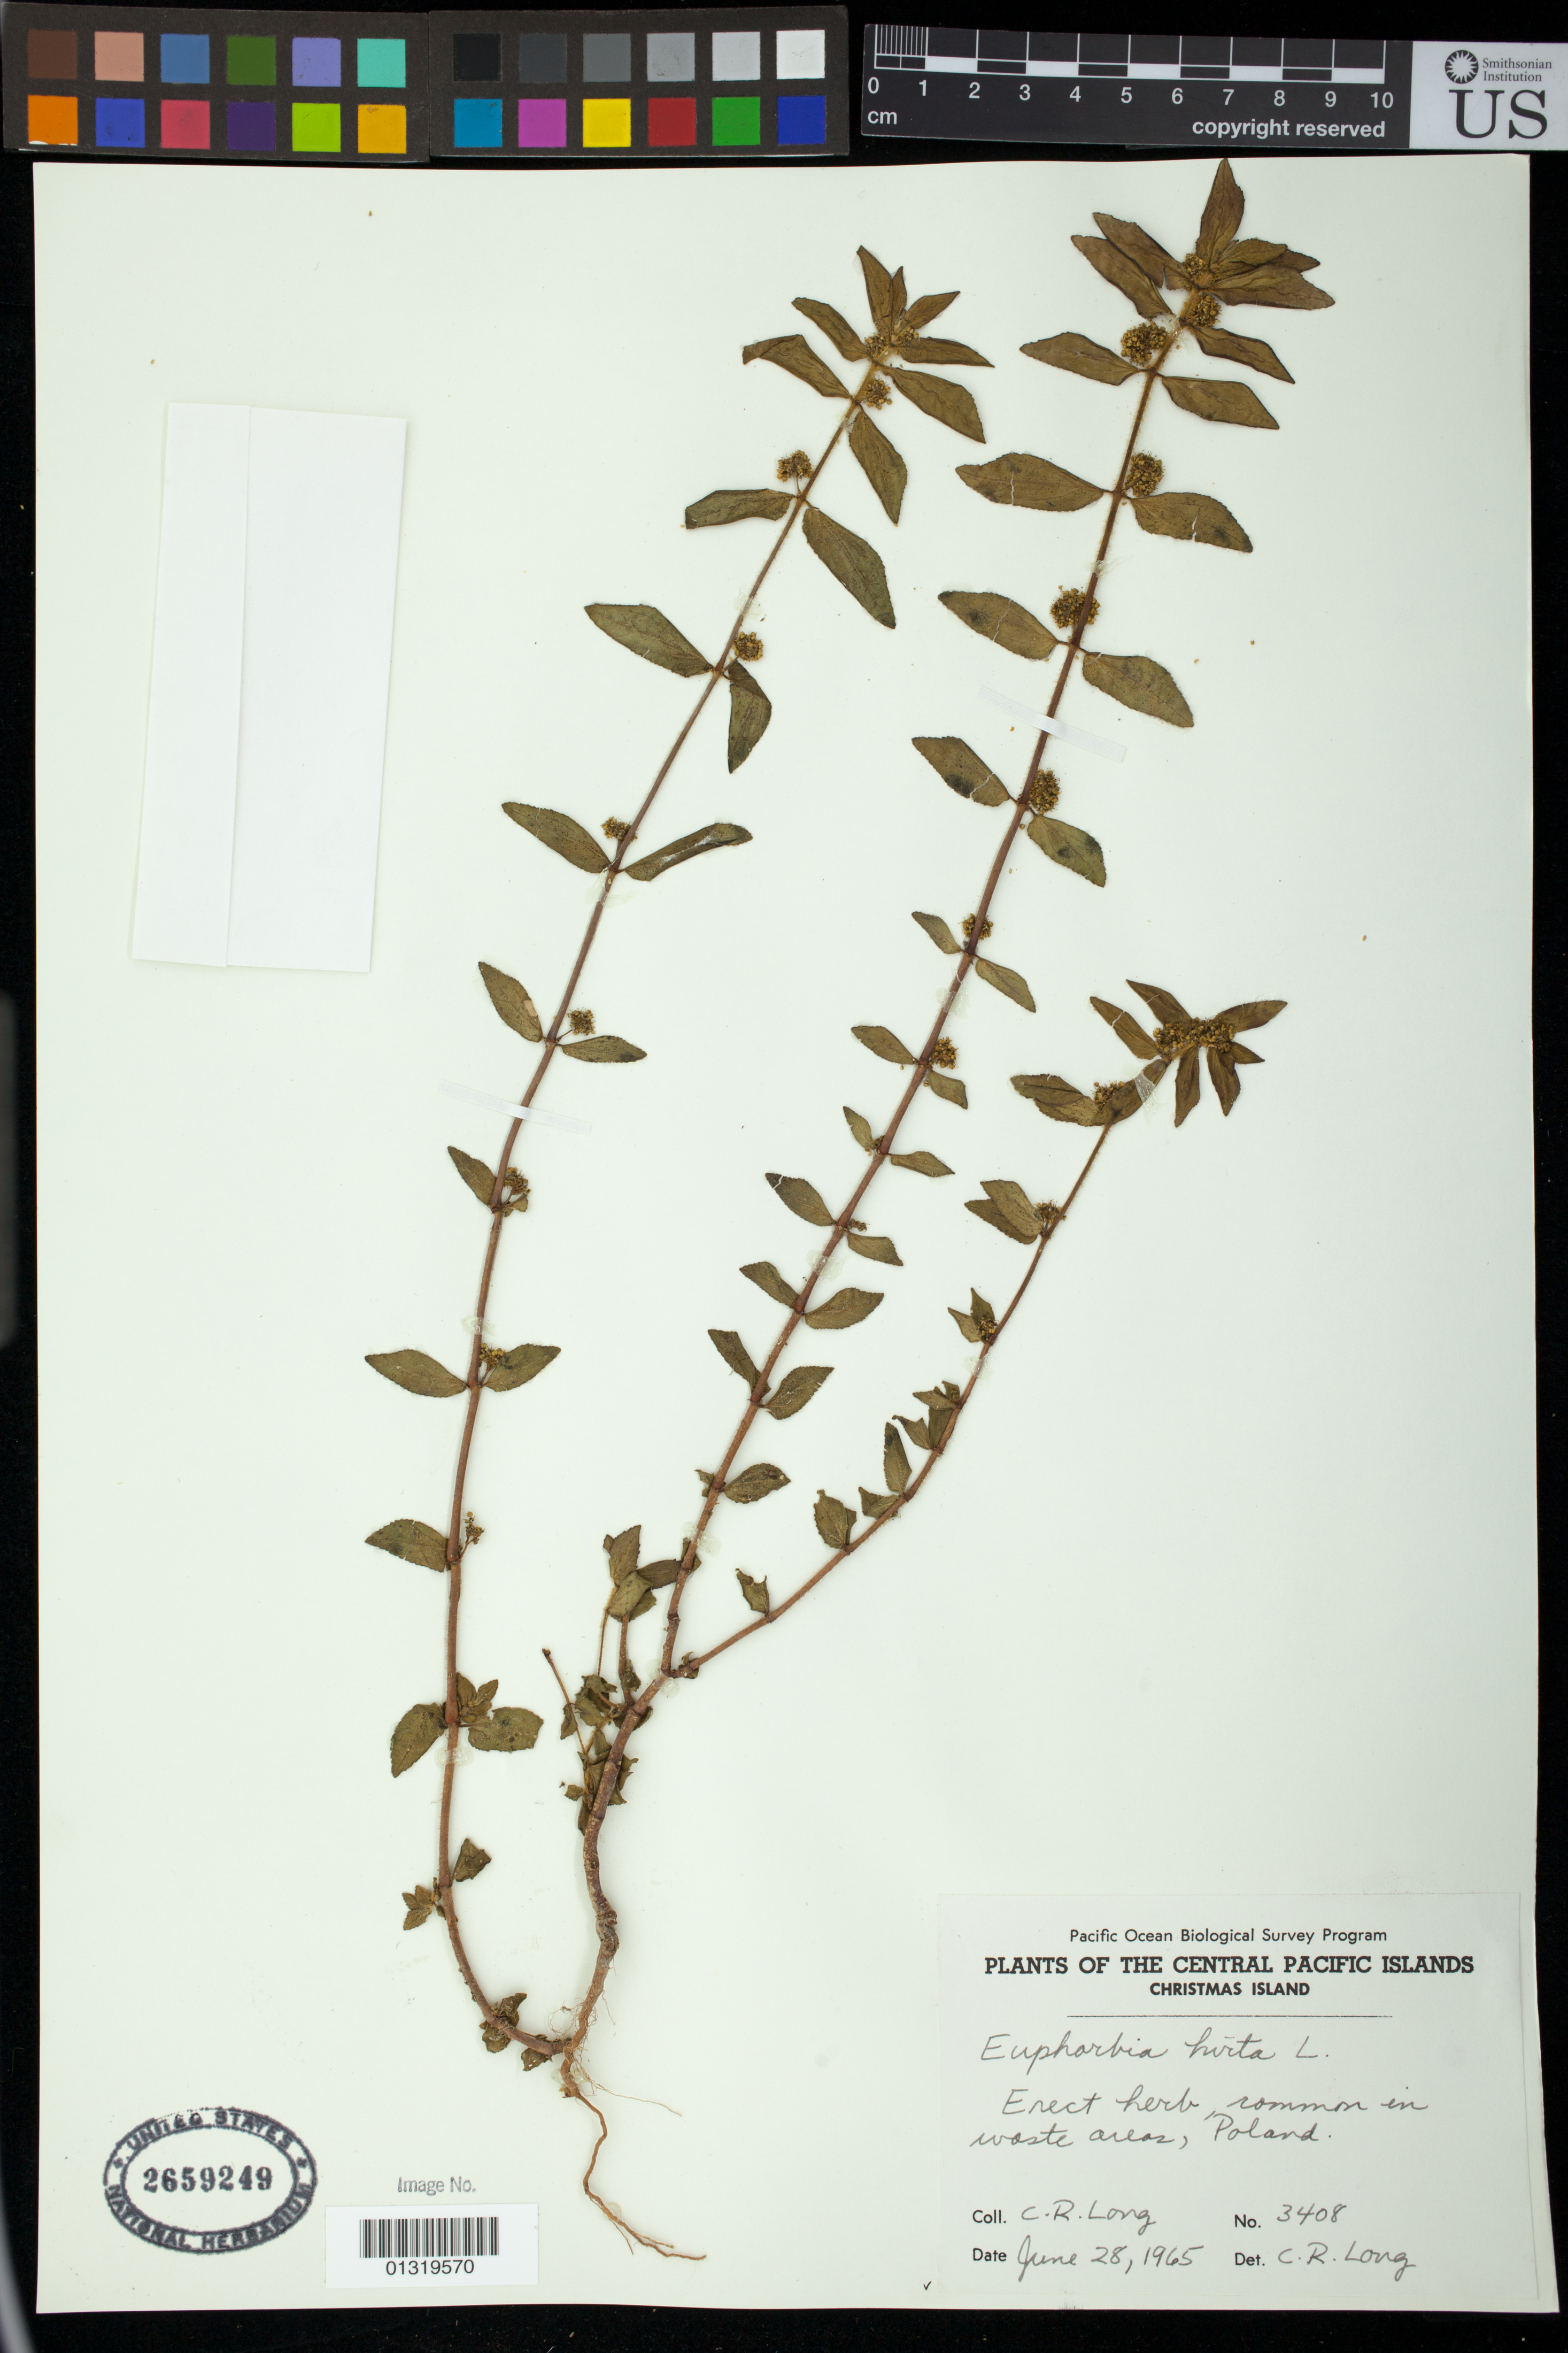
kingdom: Plantae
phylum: Tracheophyta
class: Magnoliopsida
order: Malpighiales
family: Euphorbiaceae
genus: Euphorbia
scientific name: Euphorbia hirta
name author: L.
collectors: C. R. Long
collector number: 3408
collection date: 1965-06-28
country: Kiribati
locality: Poland.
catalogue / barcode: US 2659249